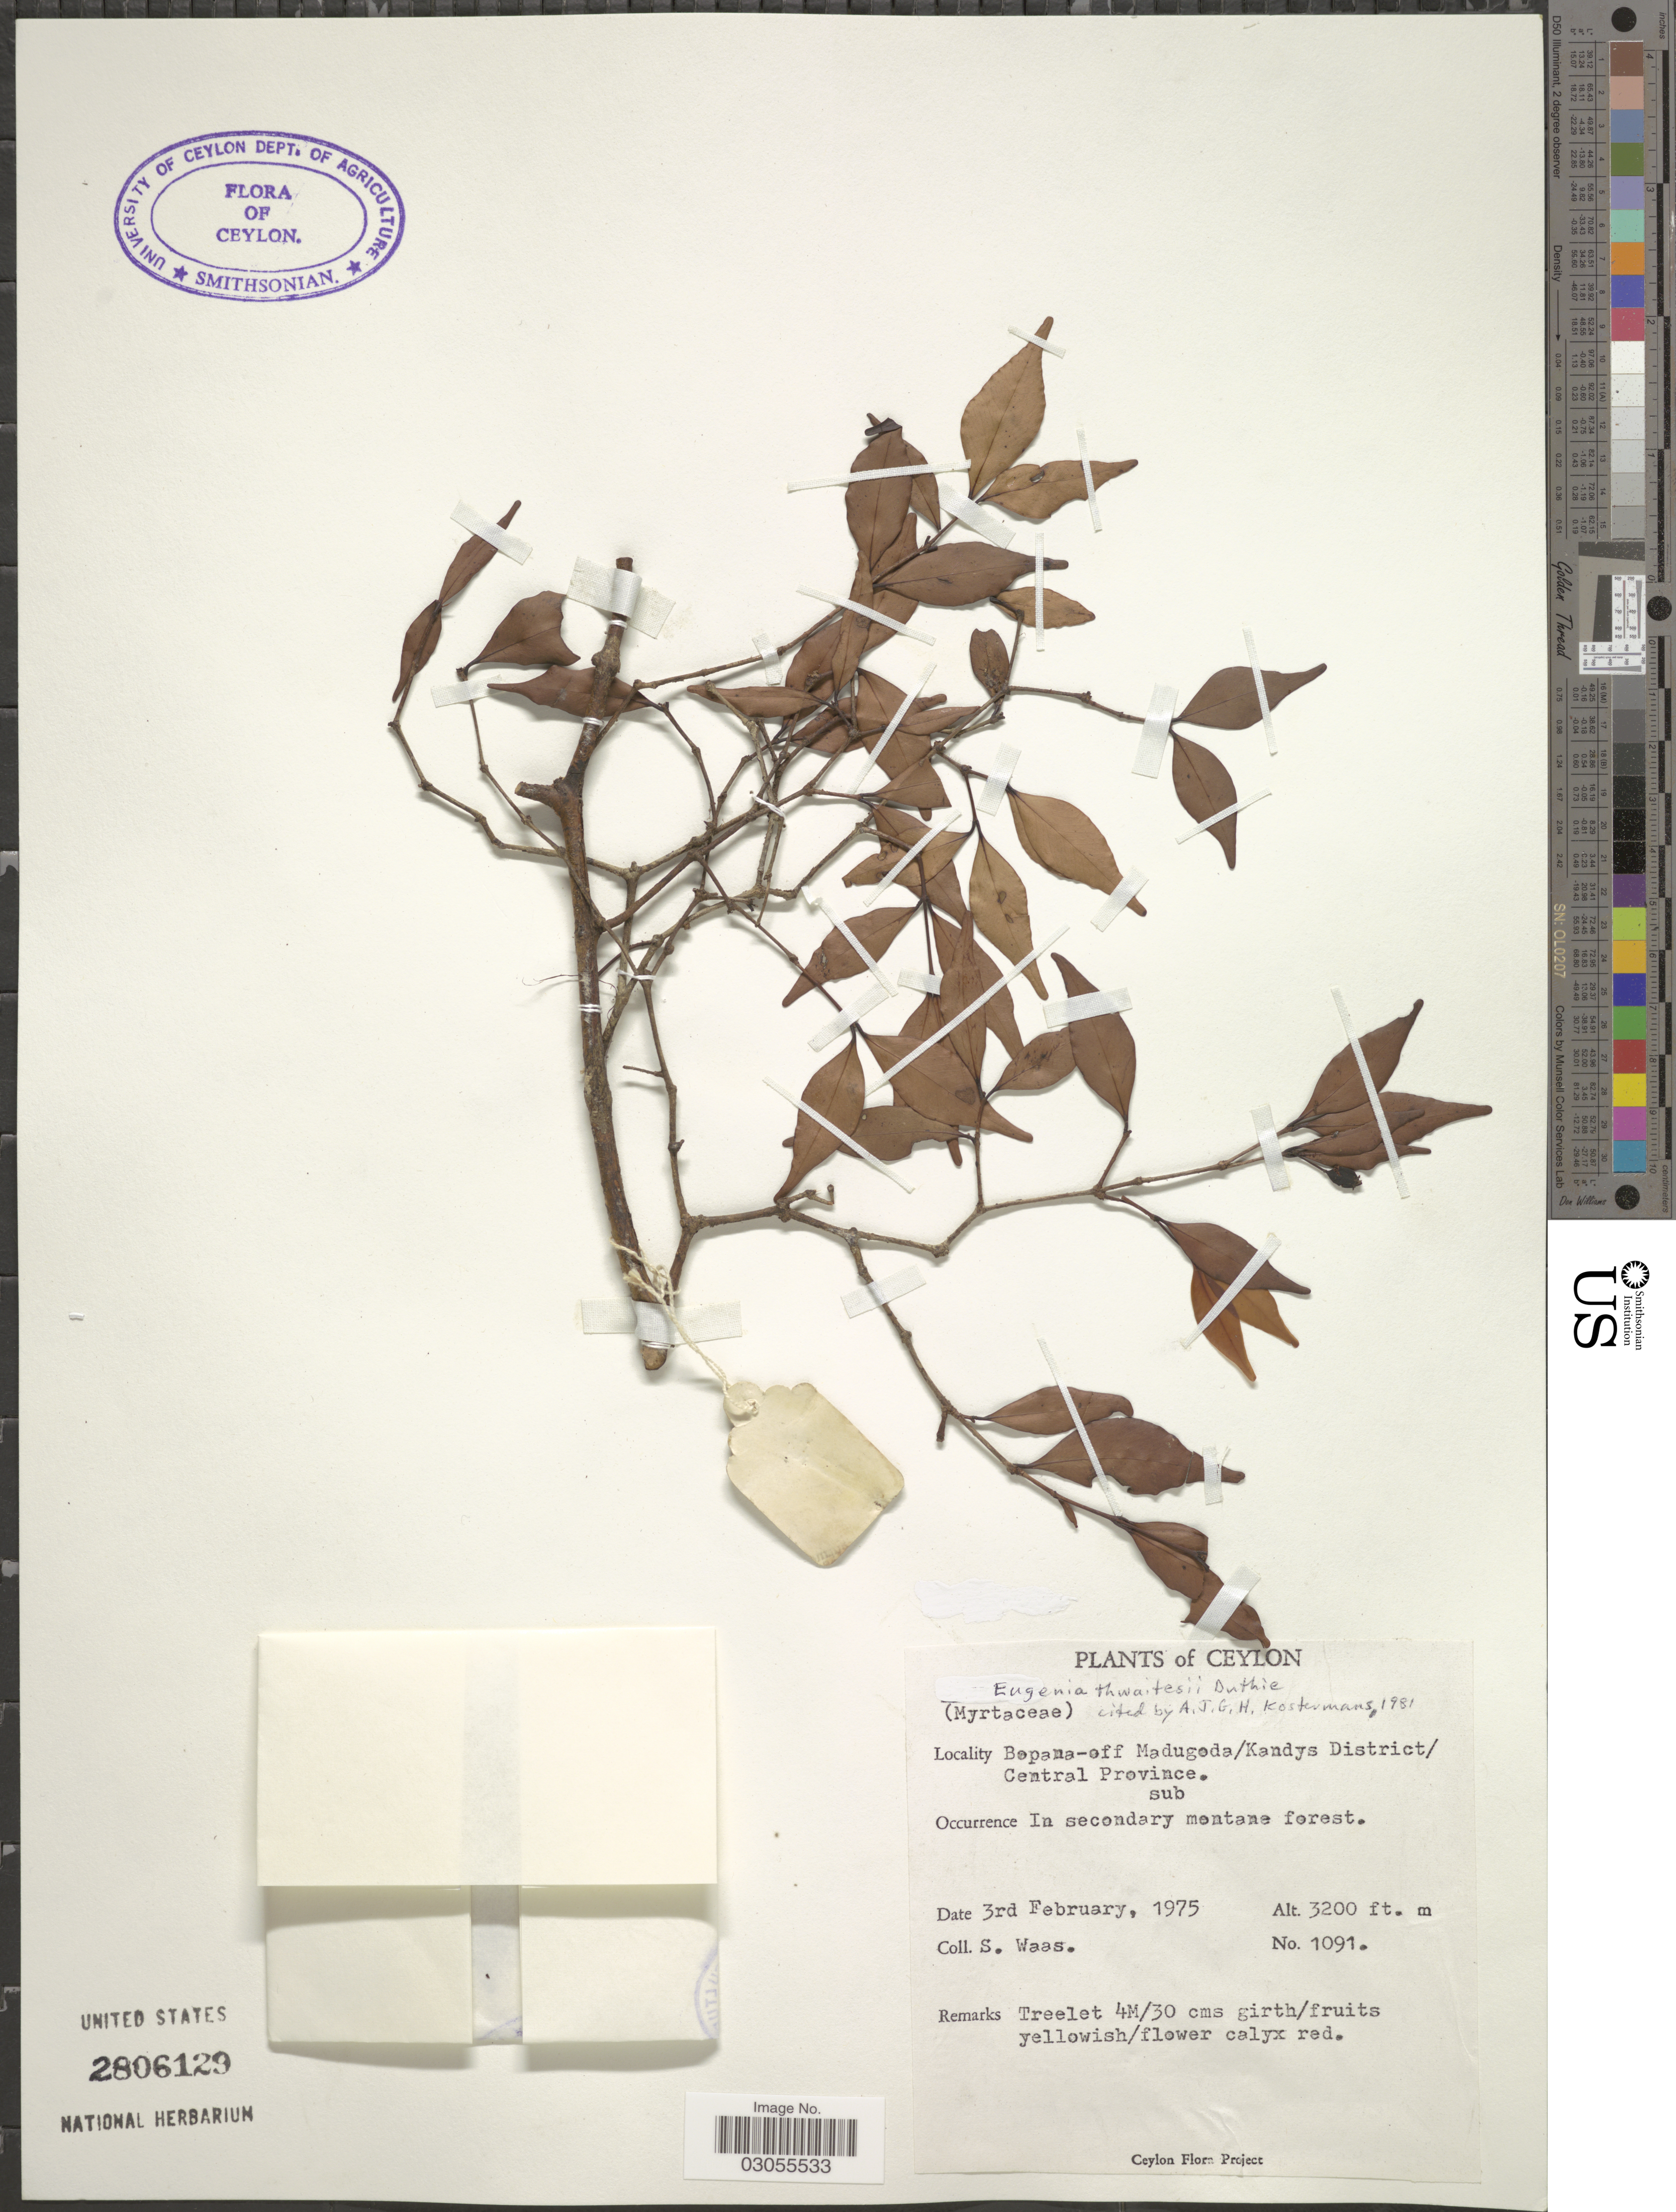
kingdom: Plantae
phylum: Tracheophyta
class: Magnoliopsida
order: Myrtales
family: Myrtaceae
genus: Eugenia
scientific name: Eugenia thwaitesii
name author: Duthie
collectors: S. Waas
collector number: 1091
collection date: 1975-02-03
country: Sri Lanka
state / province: Central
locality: Ceylon. Bepana-off Madugoda/Kandys District.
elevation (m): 975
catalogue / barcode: US 2806129